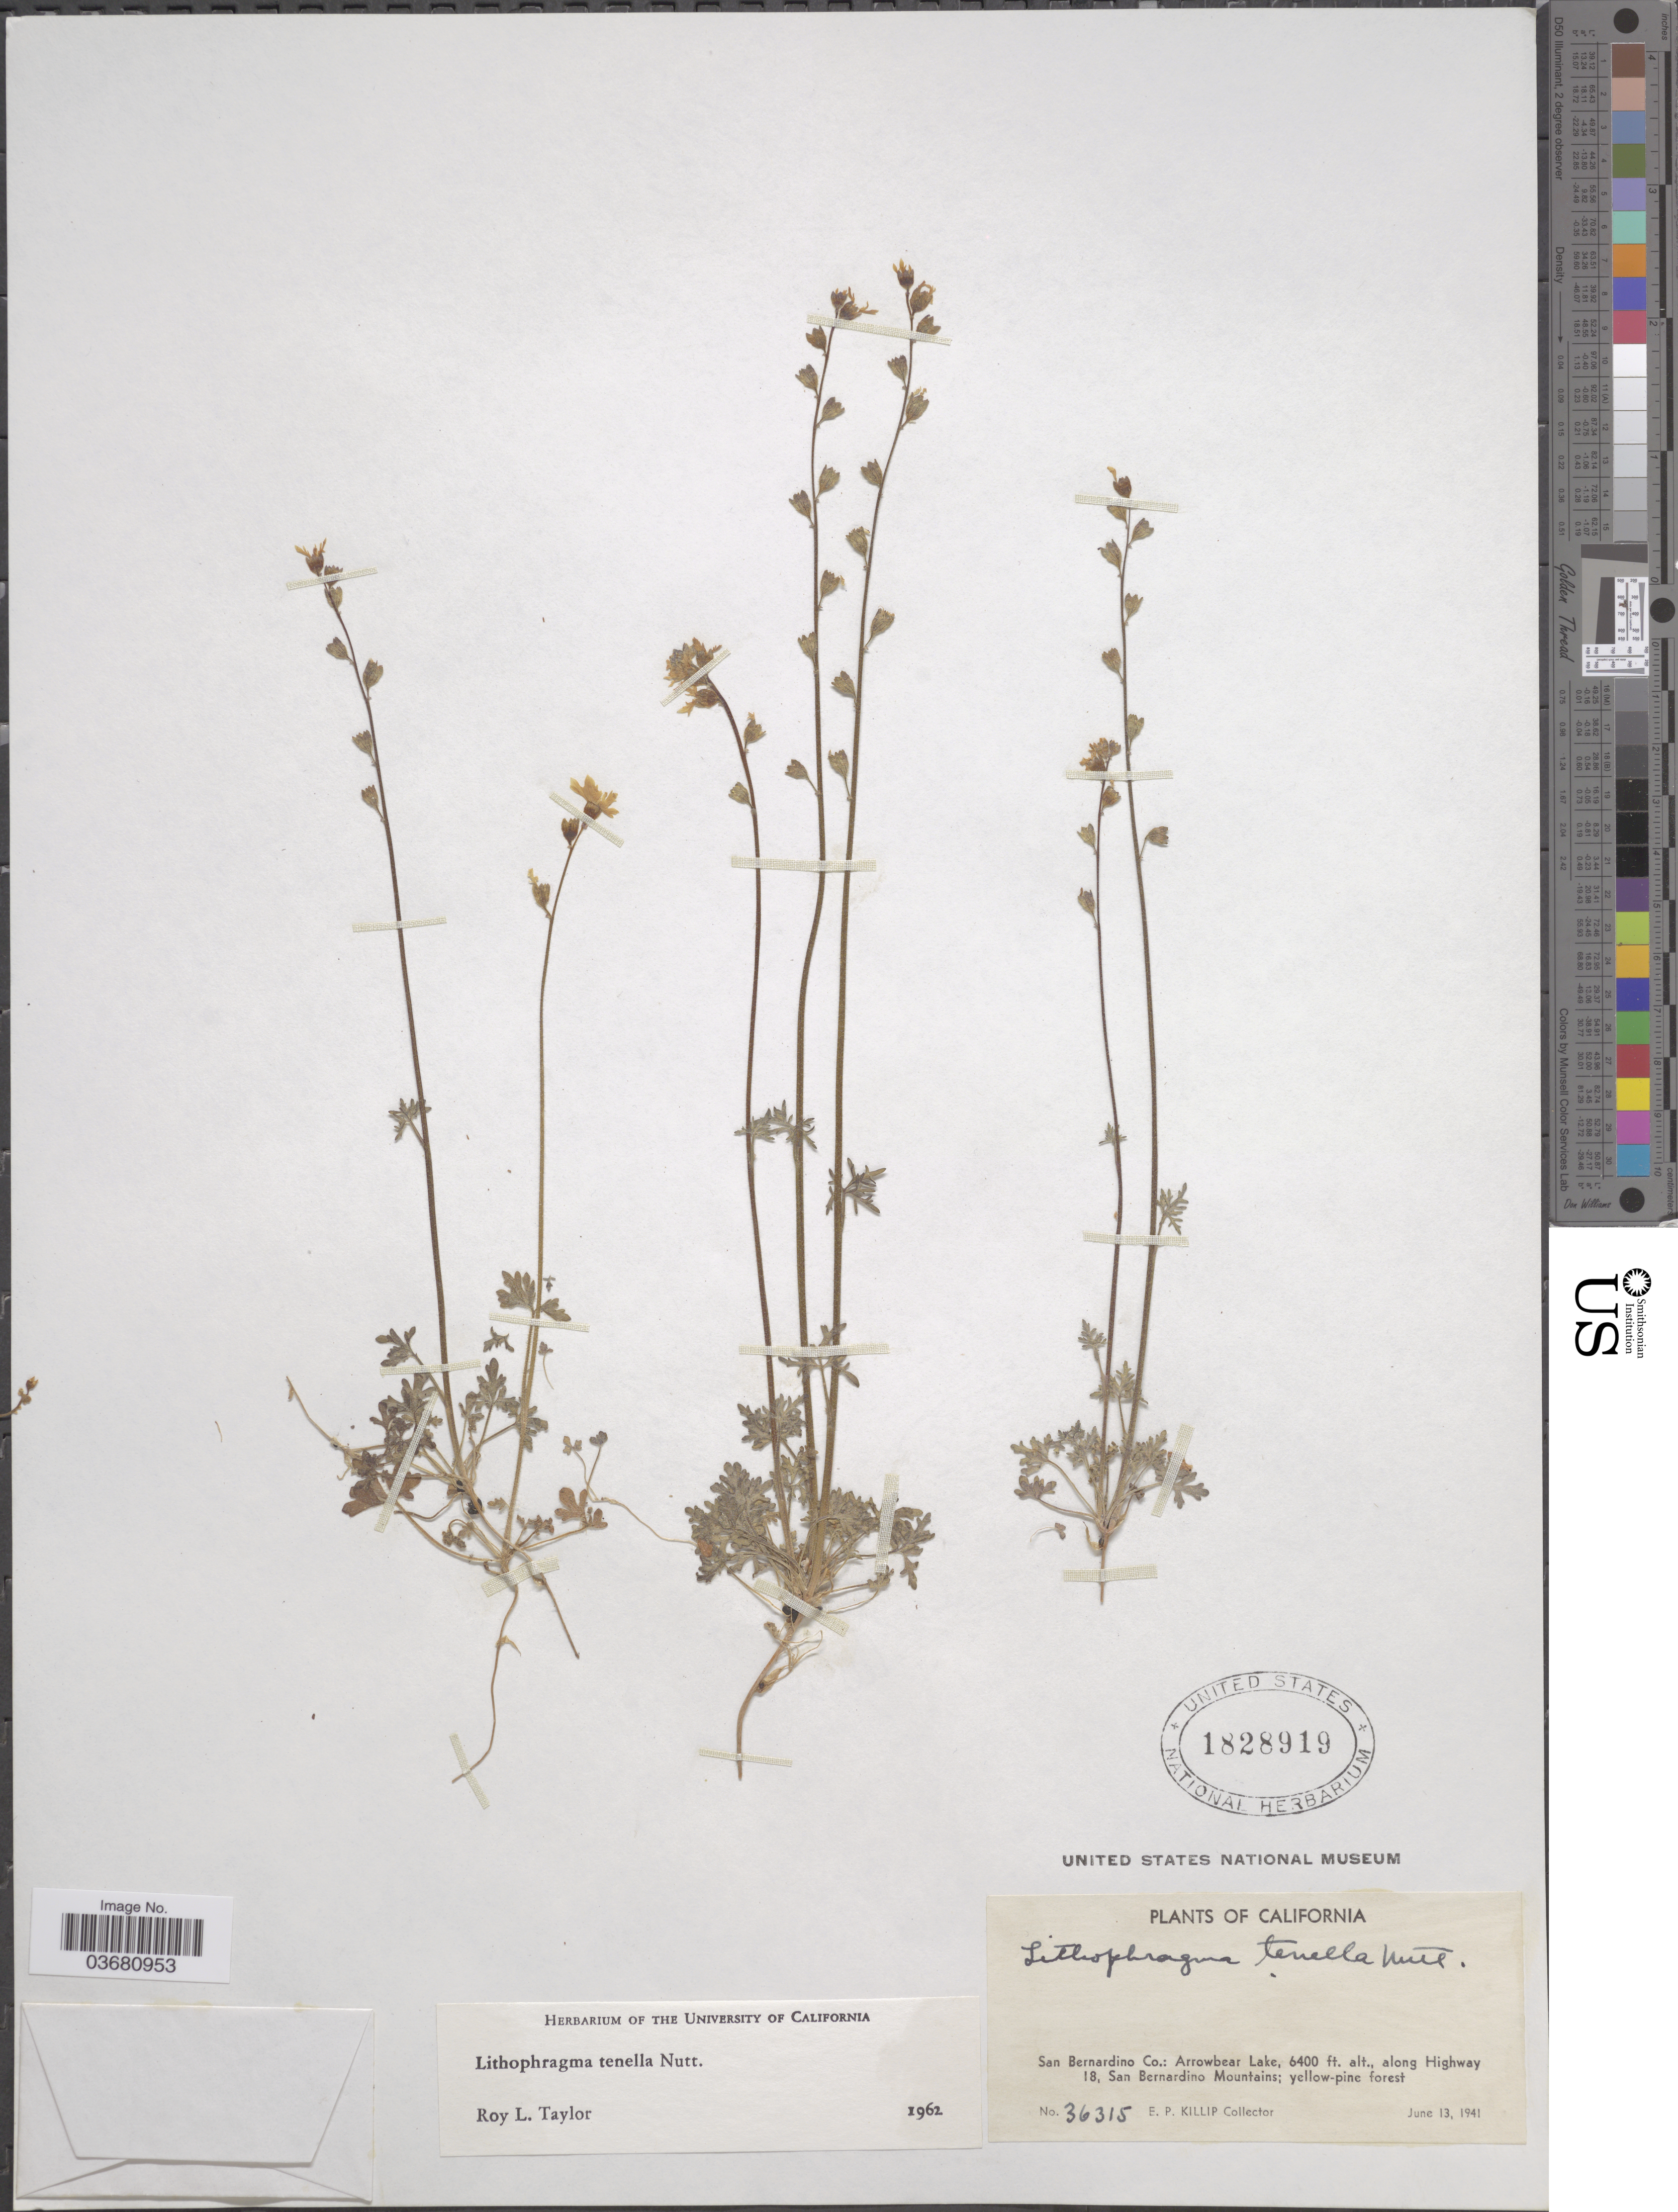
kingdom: Plantae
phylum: Tracheophyta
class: Magnoliopsida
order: Saxifragales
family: Saxifragaceae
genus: Lithophragma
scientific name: Lithophragma tenellum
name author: Nutt.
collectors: E. P. Killip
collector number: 36315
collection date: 1941-06-13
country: United States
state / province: California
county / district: San Bernardino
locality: San Bernardino Co.: Arrowbear Lake, along Highway 18, San Bernardino Mountains.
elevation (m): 1951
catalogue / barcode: US 1828919